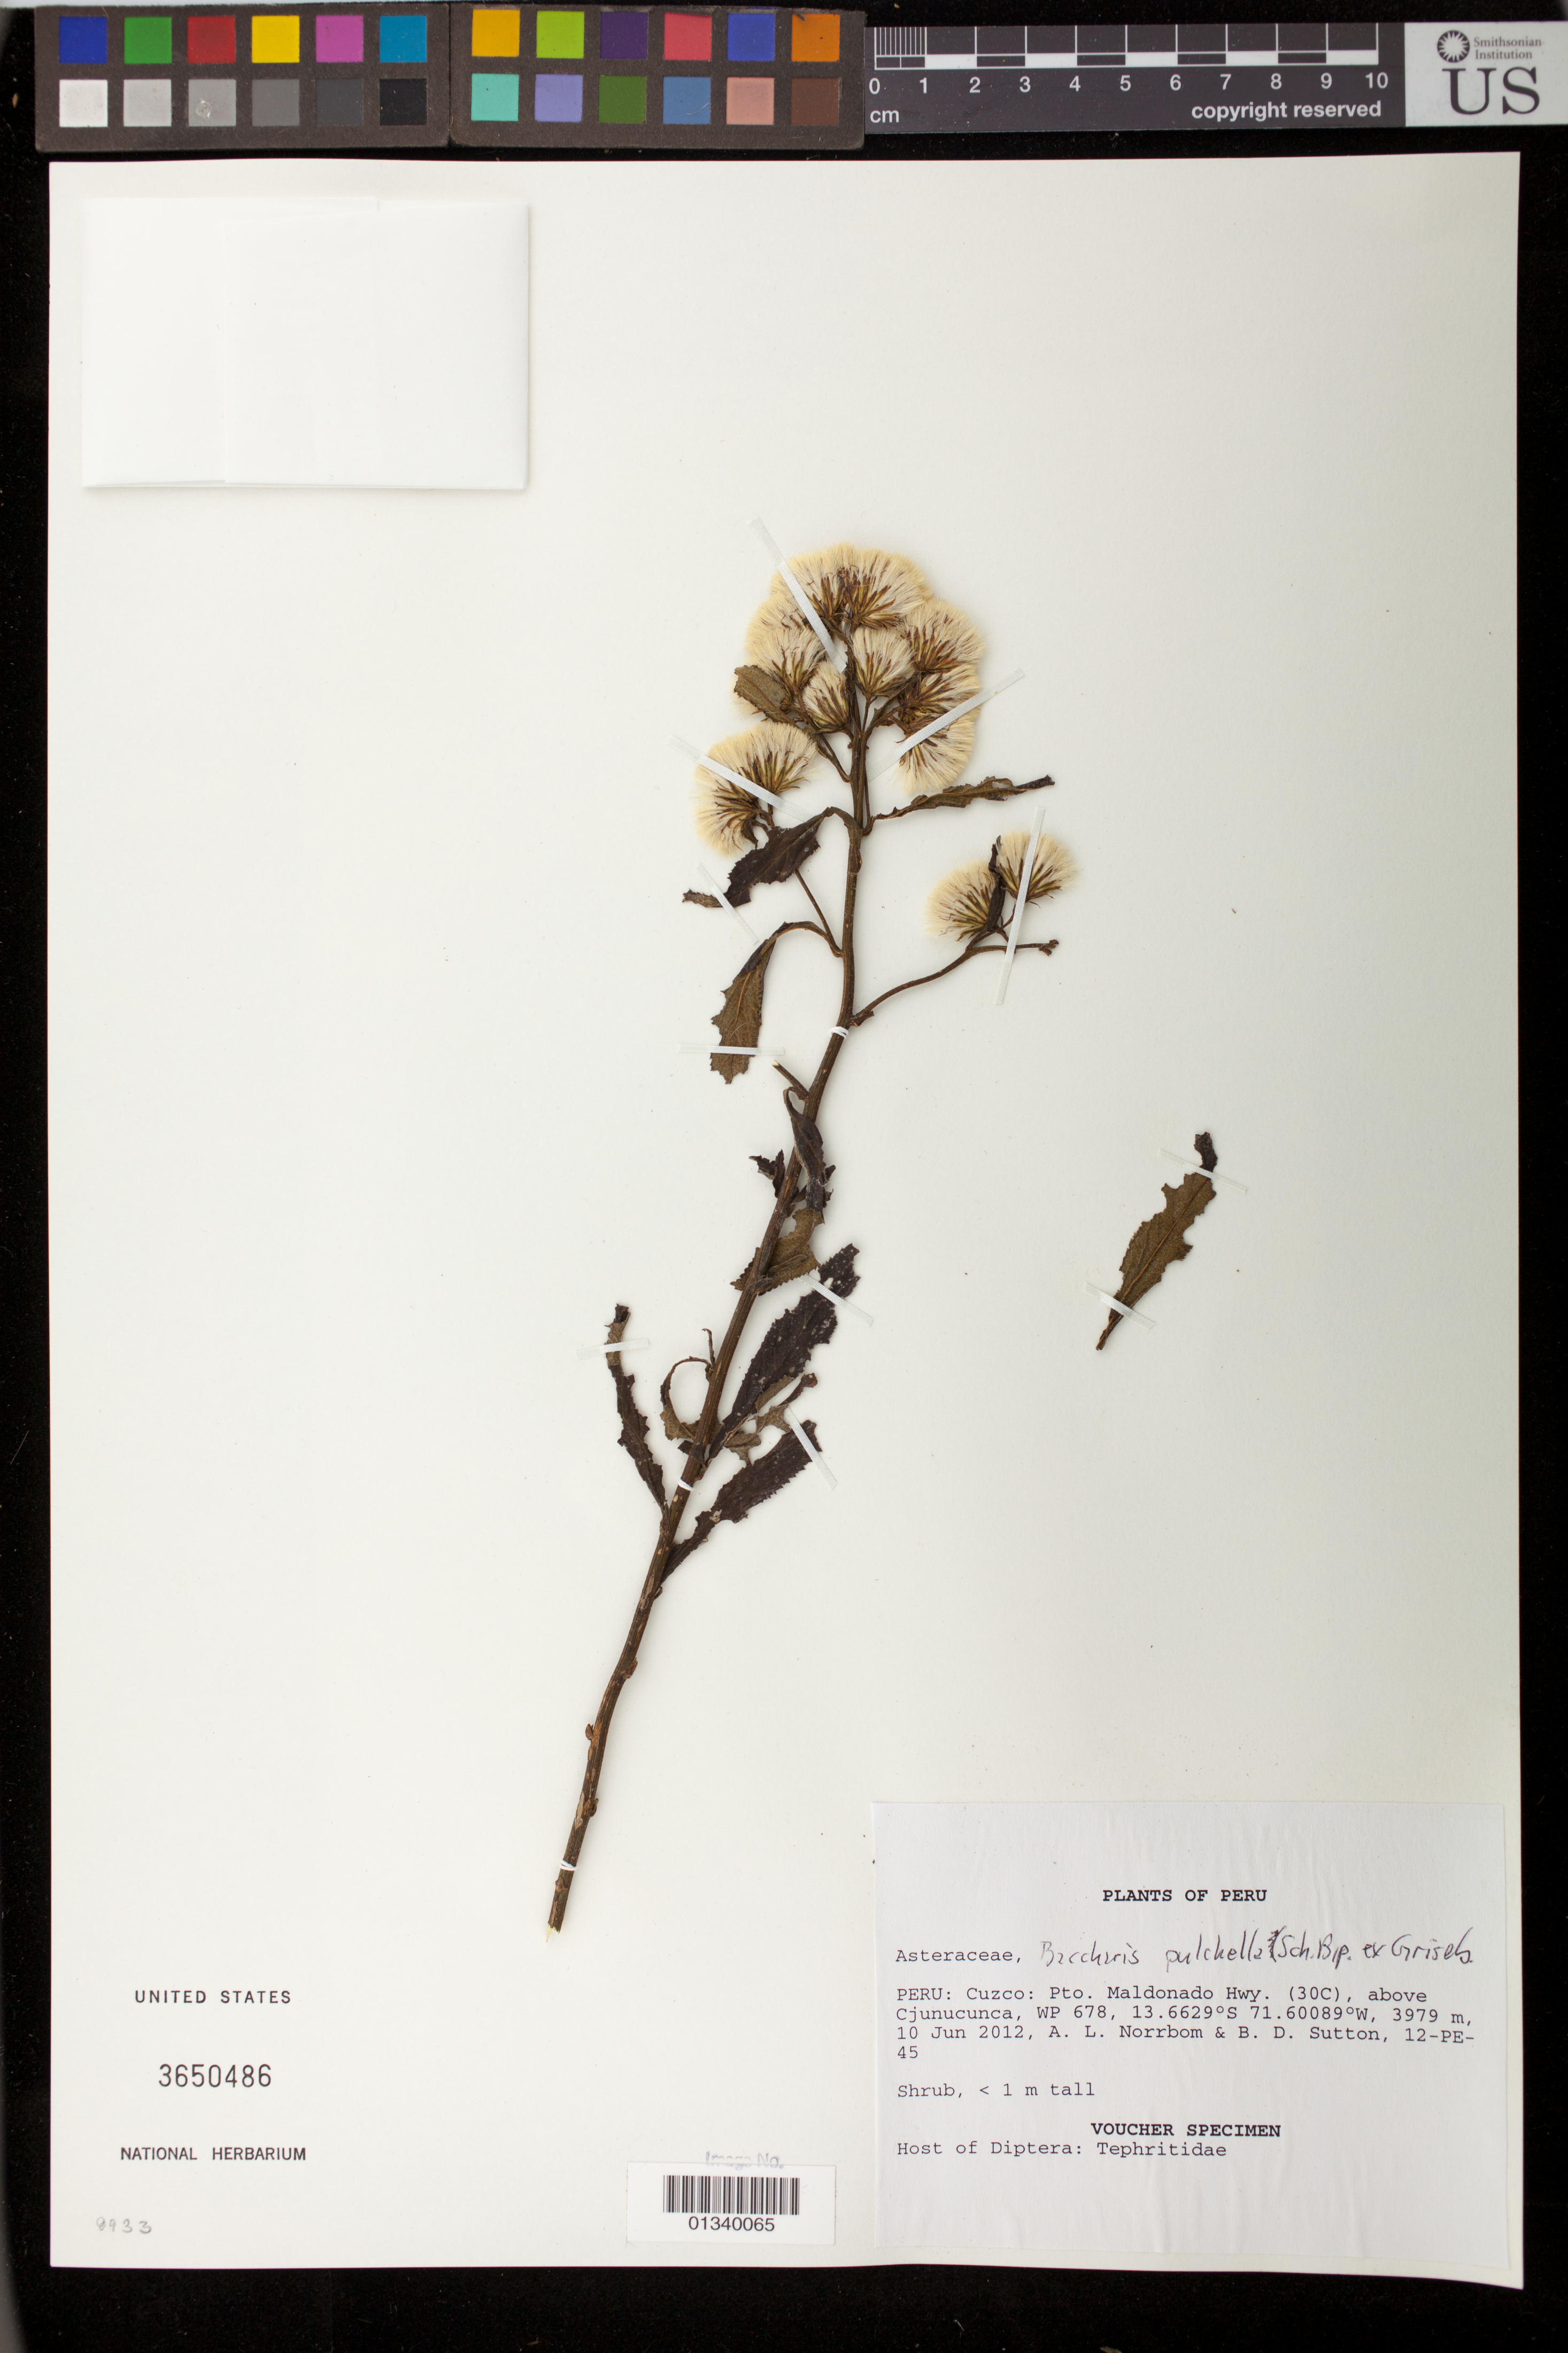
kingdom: Plantae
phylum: Tracheophyta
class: Magnoliopsida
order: Asterales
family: Asteraceae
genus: Baccharis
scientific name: Baccharis pulchella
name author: Sch. Bip. ex Griseb.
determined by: Robinson, Harold E., (US)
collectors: A. L. Norrbom & B. Sutton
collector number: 12-PE-45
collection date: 2012-06-10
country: Peru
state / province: Cusco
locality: Pto. Maldonado Hwy. (30C), above Cjunucunca, Km 11-12, WP 677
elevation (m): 4044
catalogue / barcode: US 3650486